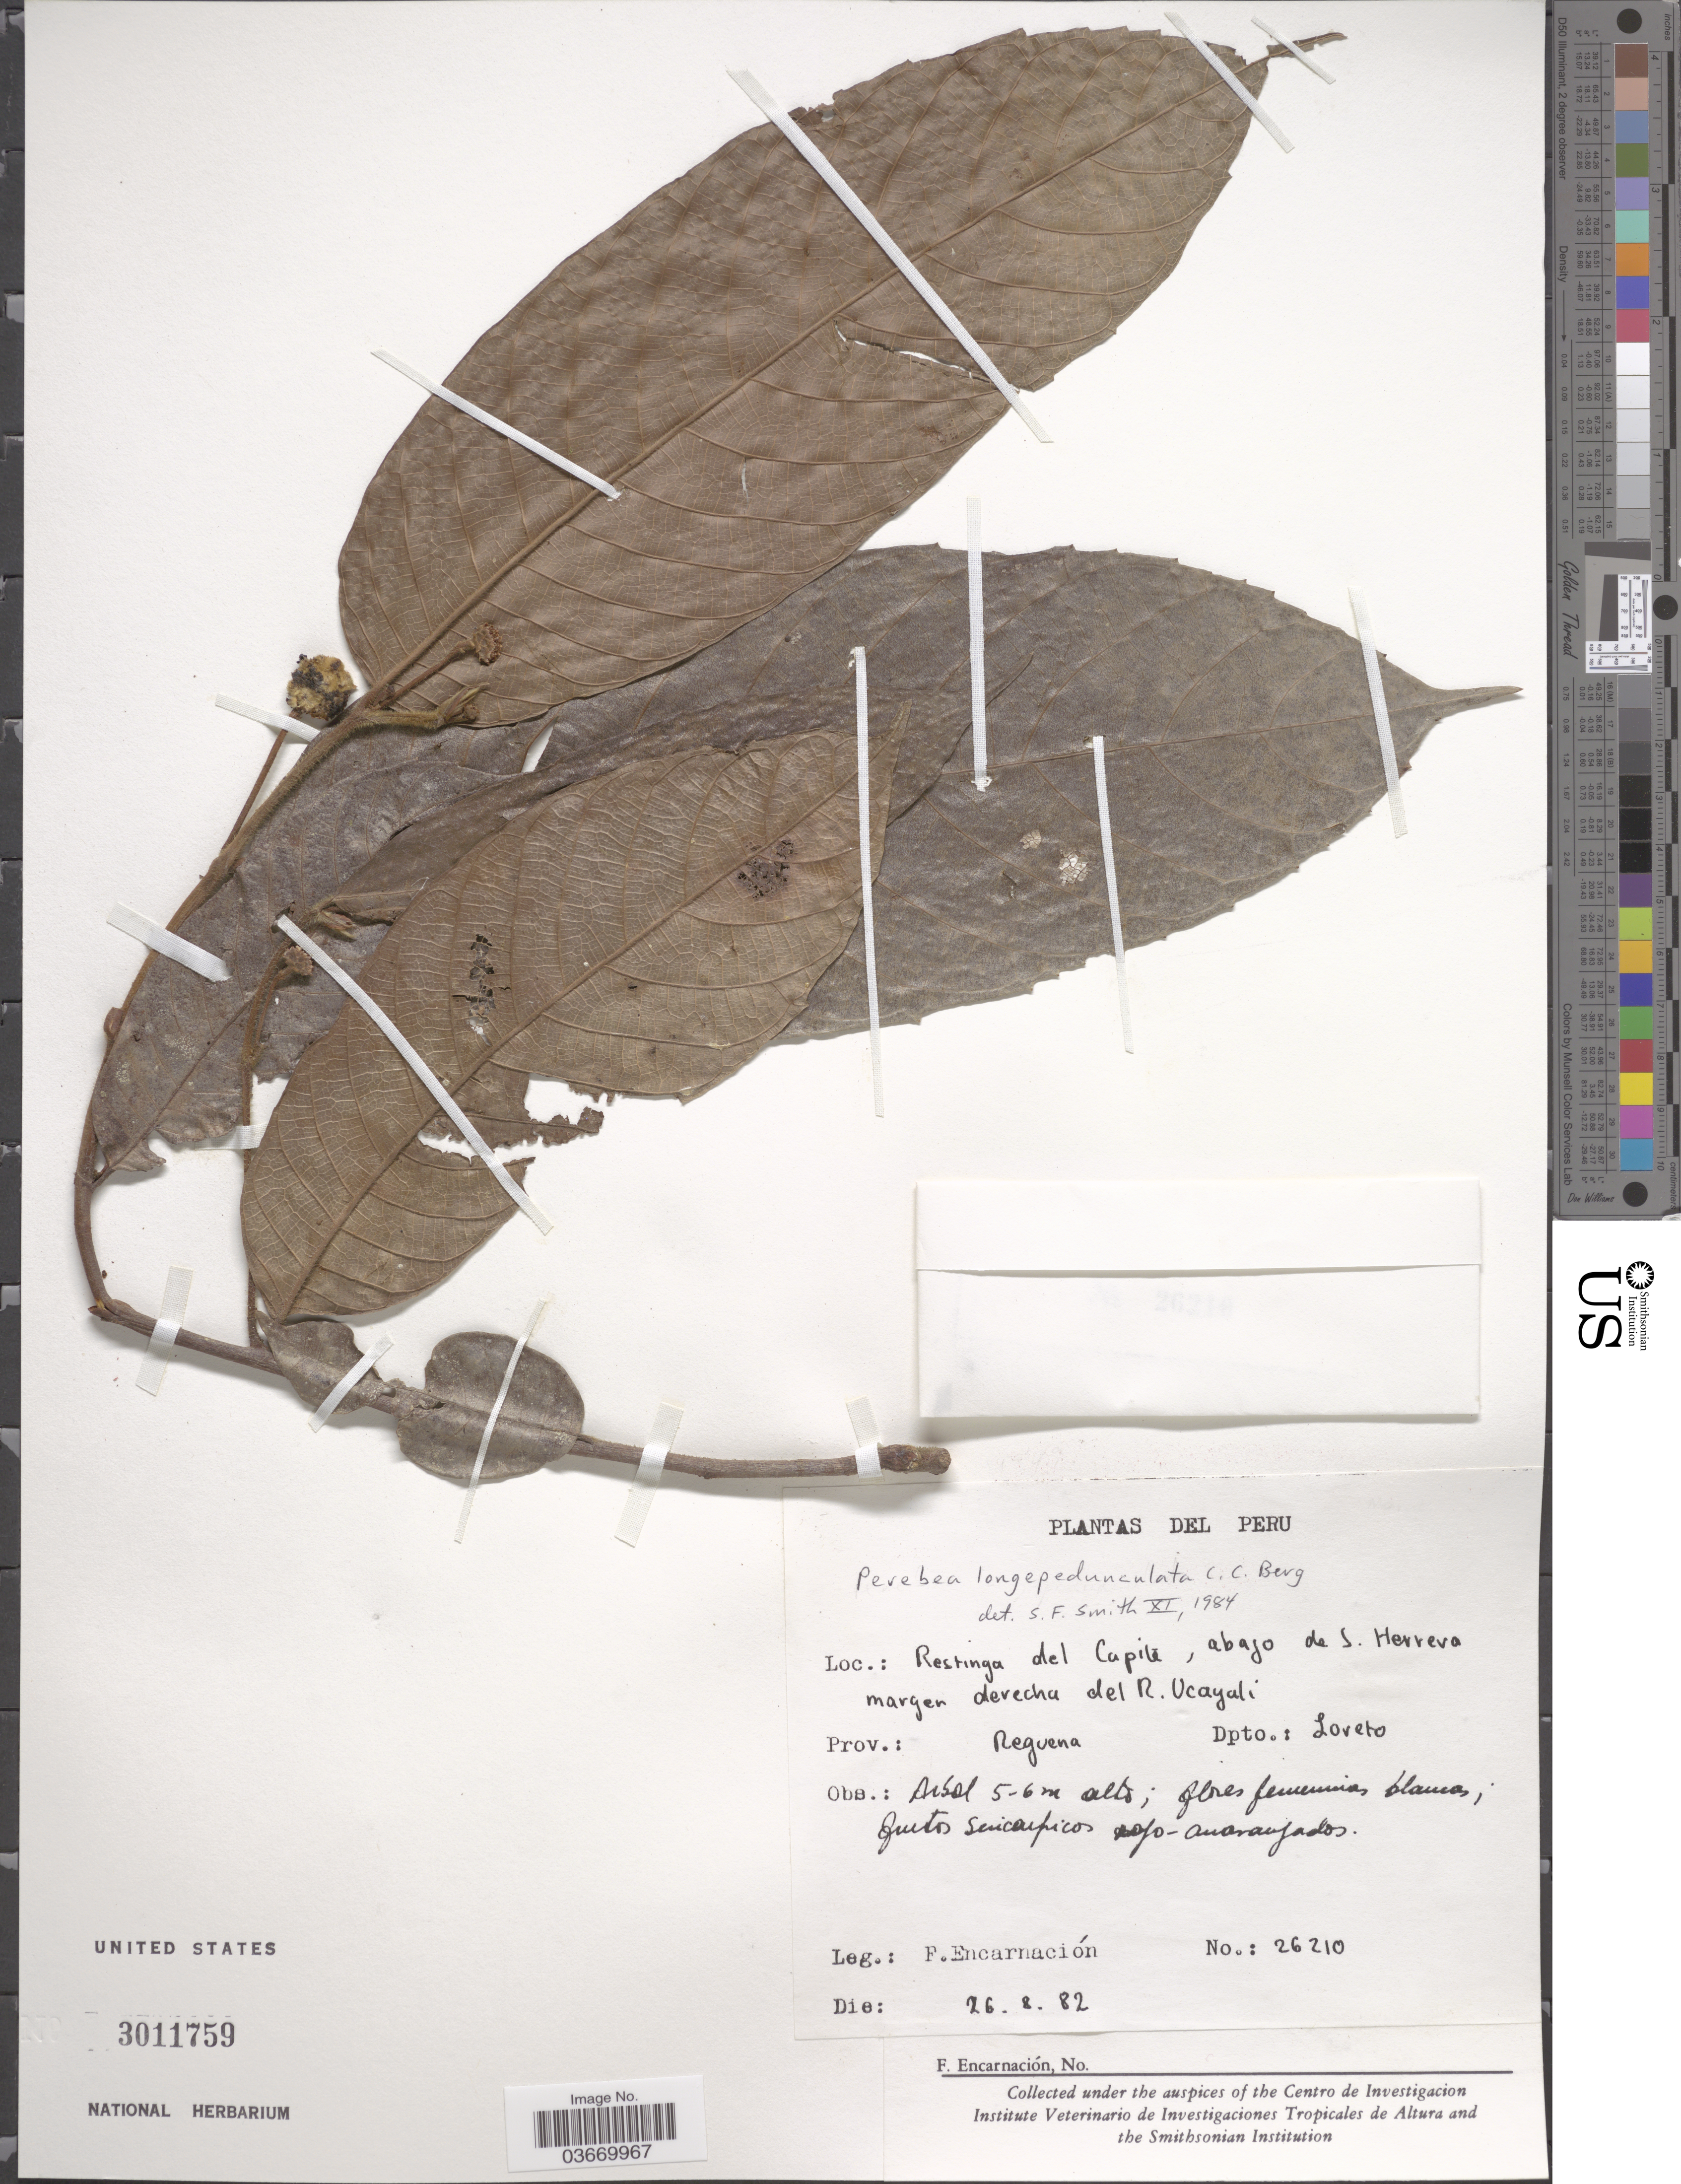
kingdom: Plantae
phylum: Tracheophyta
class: Magnoliopsida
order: Rosales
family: Moraceae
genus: Perebea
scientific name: Perebea longepedunculata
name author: C.C. Berg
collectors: F. Encarnación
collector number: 26210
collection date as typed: Transcribed d/m/y: 26/8/82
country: Peru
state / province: Loreto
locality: Restinga del Capite, abajo de S. Herrera, margen derecha del R. Ucayali. Prov.: Requena. Dpto.: Loreto.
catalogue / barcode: US 3011759